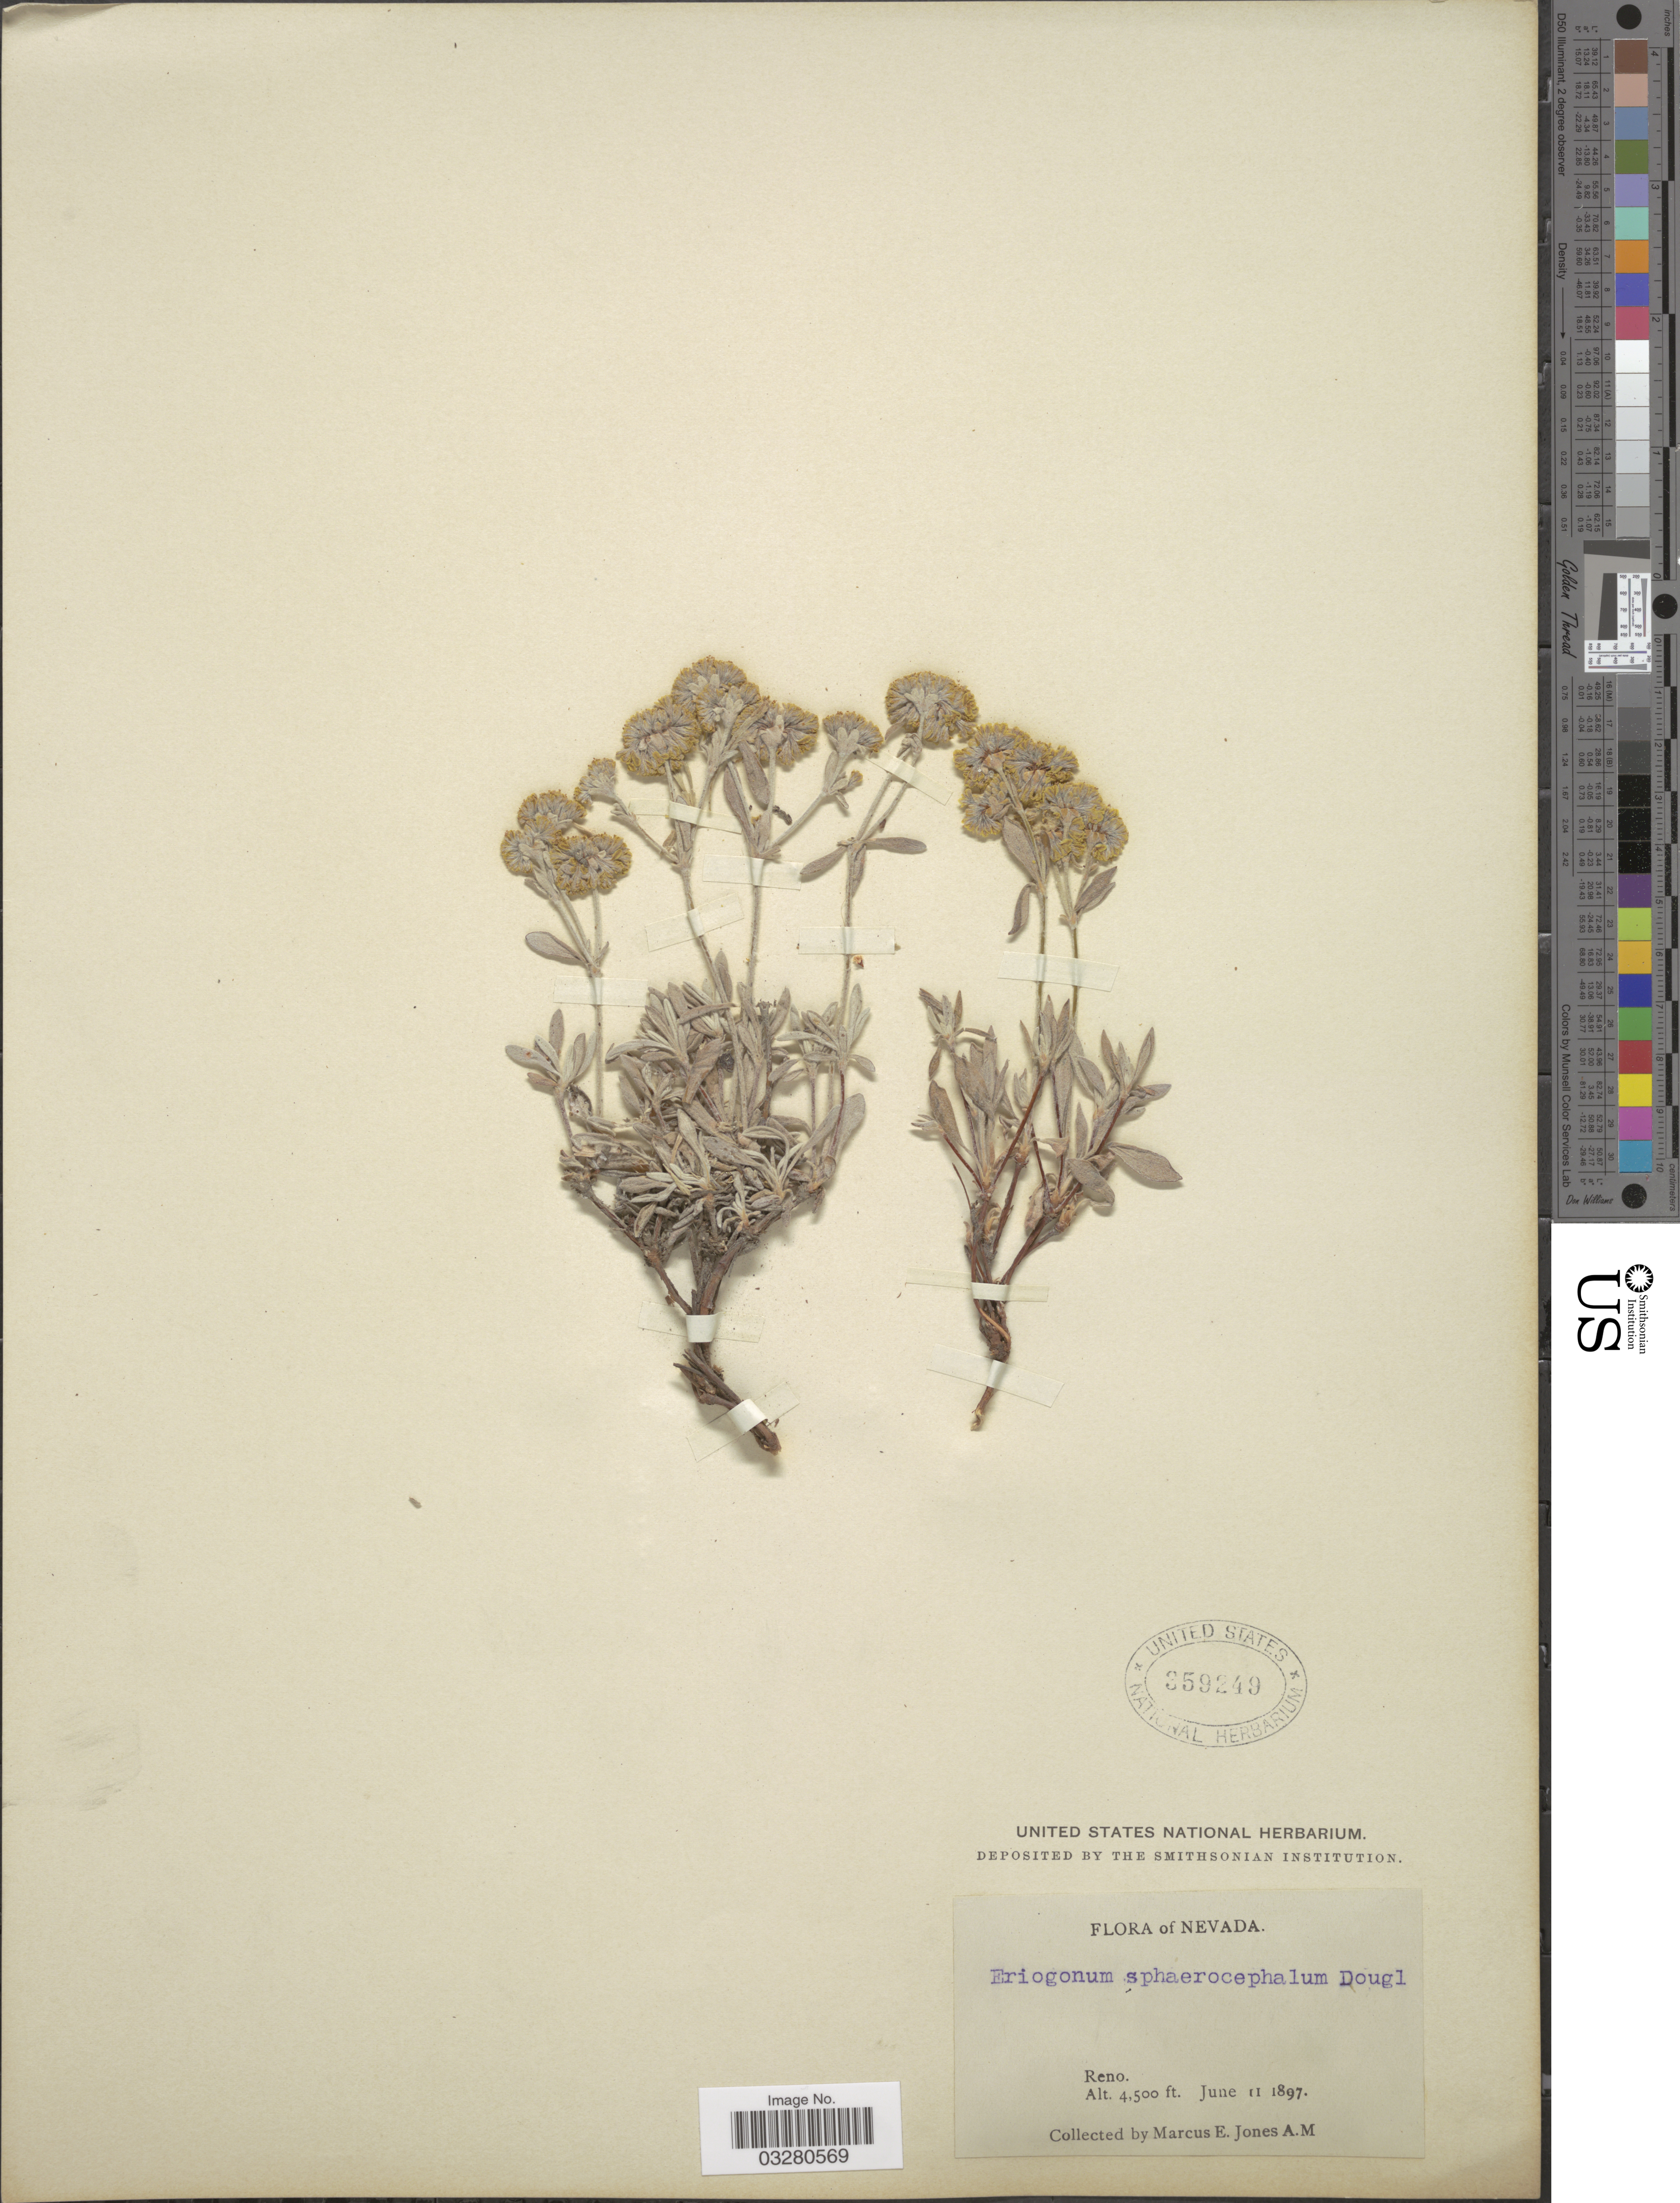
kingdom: Plantae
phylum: Tracheophyta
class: Magnoliopsida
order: Caryophyllales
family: Polygonaceae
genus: Eriogonum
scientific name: Eriogonum sphaerocephalum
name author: Benth. & Douglas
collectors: M. E. Jones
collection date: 1897-06-11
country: United States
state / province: Nevada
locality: Reno.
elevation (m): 1372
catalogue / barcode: US 359249